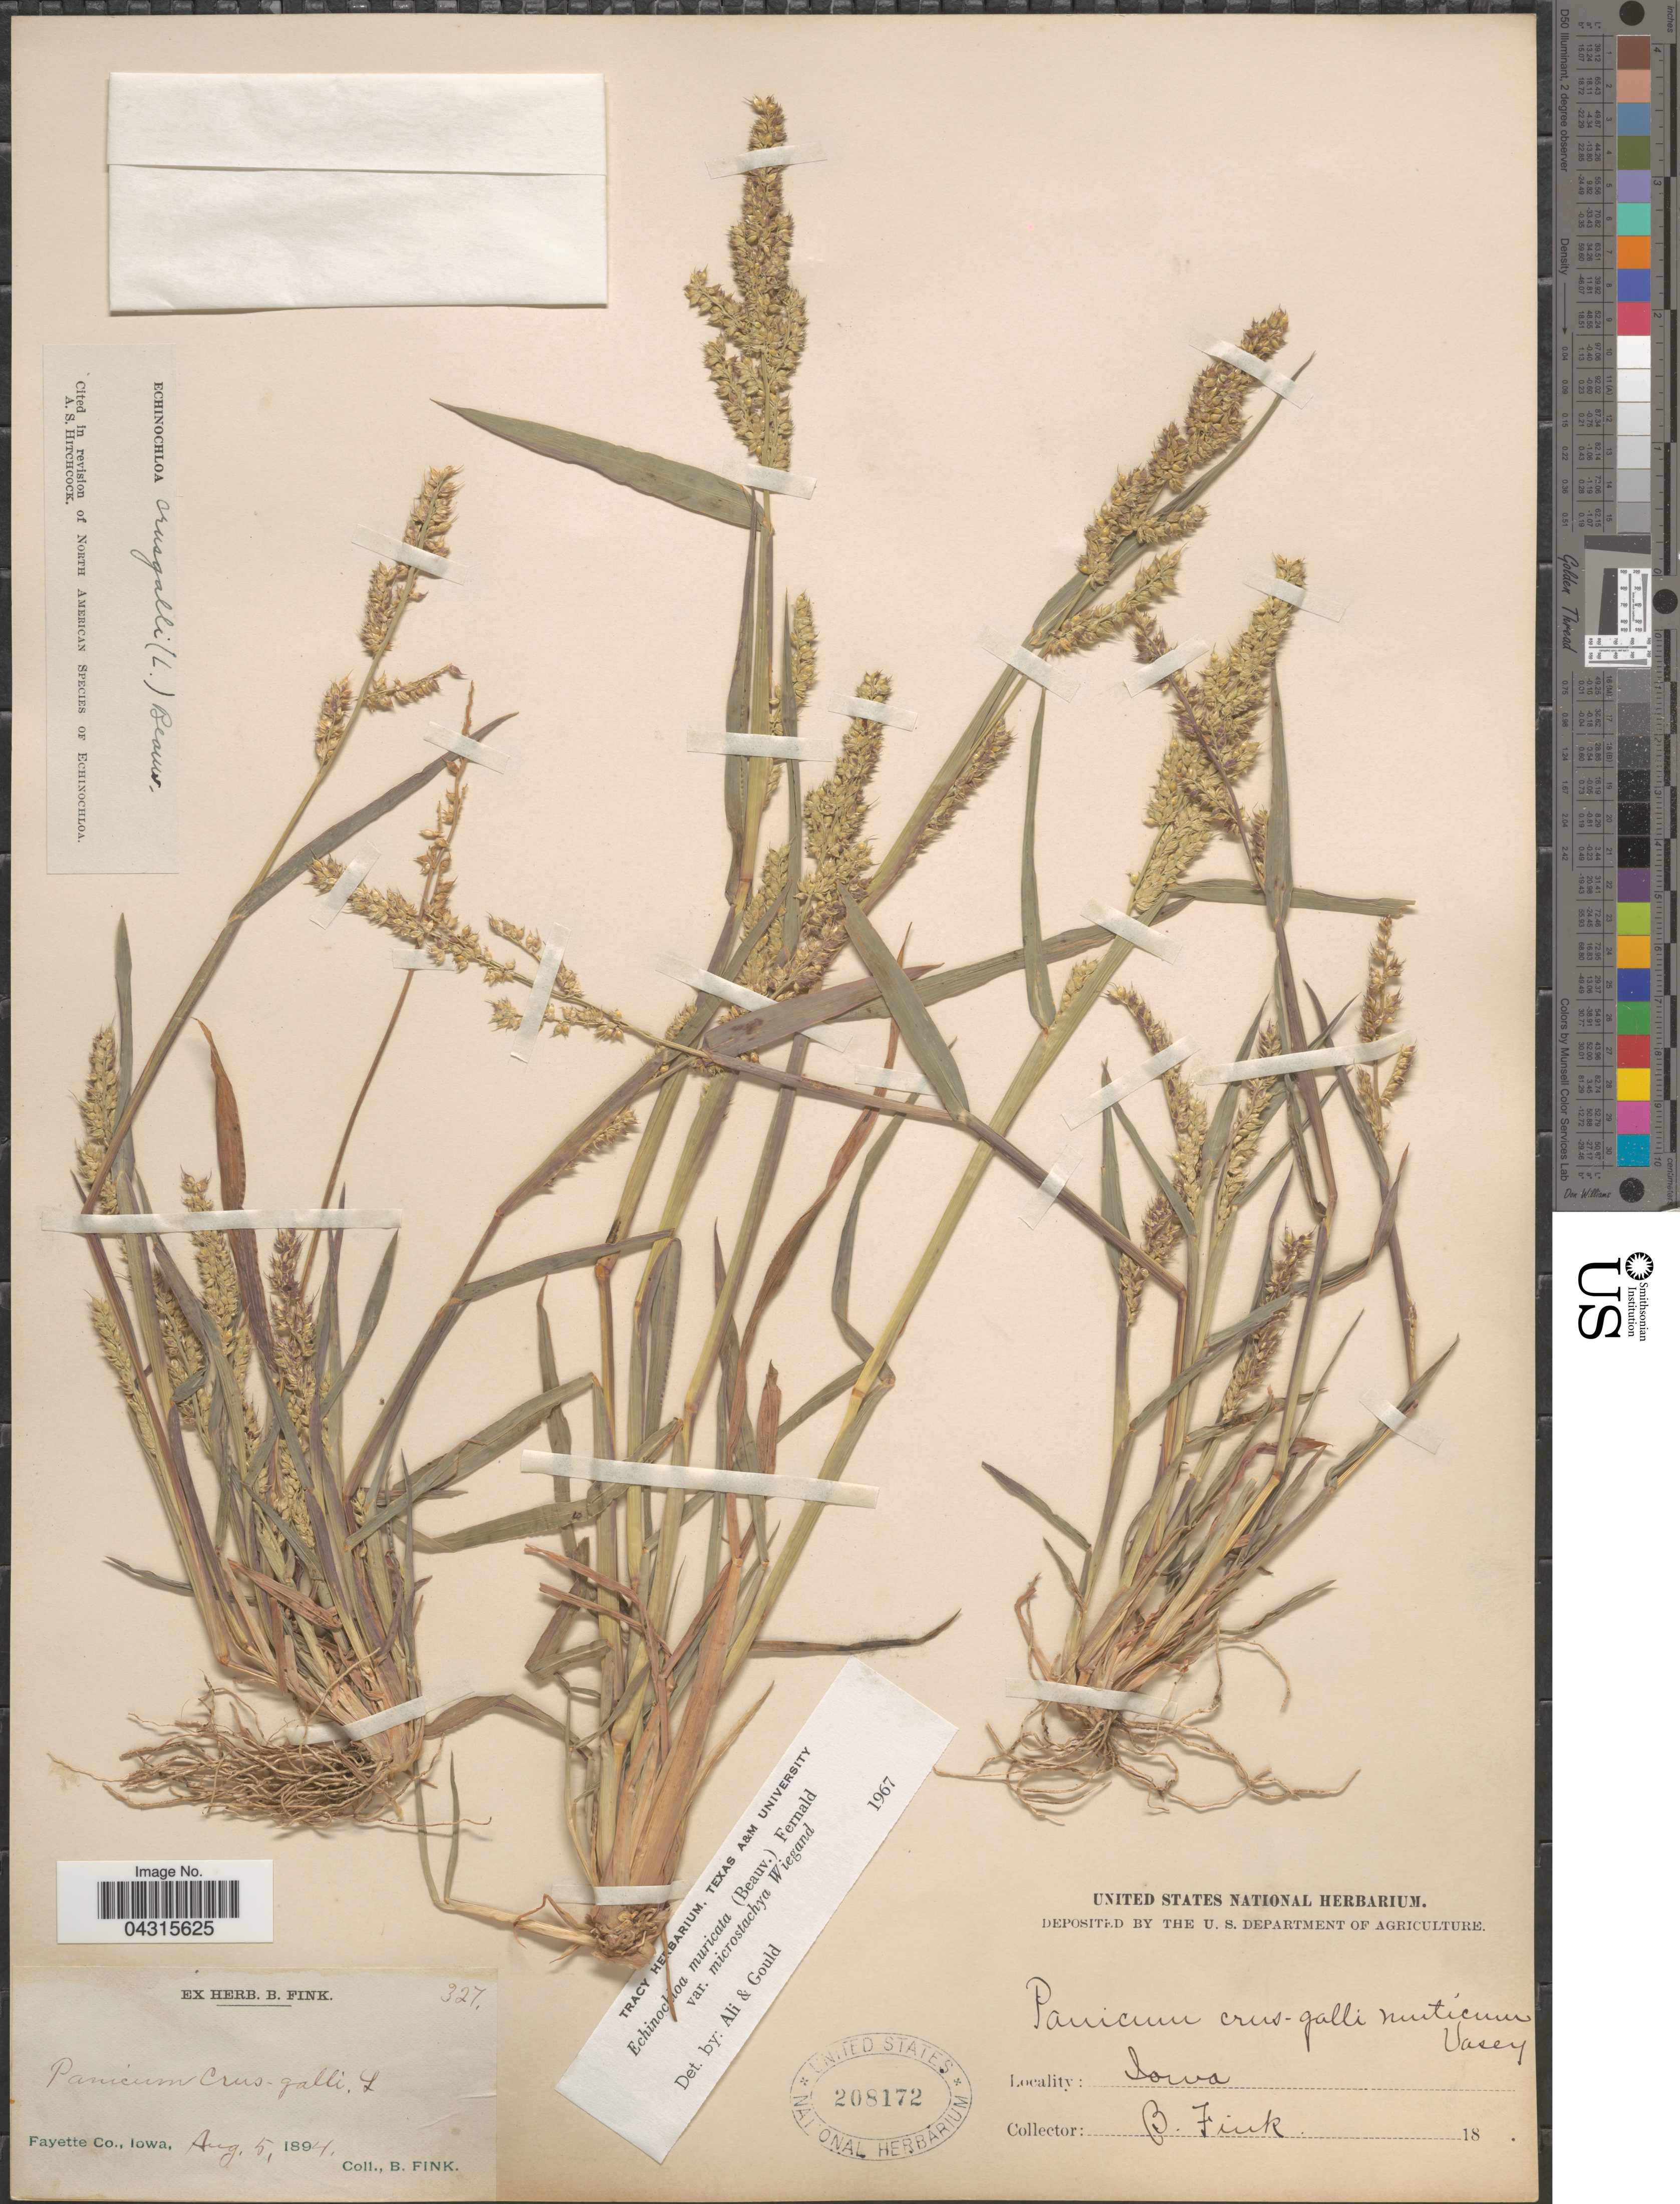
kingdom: Plantae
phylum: Tracheophyta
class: Liliopsida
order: Poales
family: Poaceae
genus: Echinochloa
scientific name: Echinochloa muricata var. microstachya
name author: Wiegand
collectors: B. Fink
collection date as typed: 18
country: United States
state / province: Iowa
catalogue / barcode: US 208172